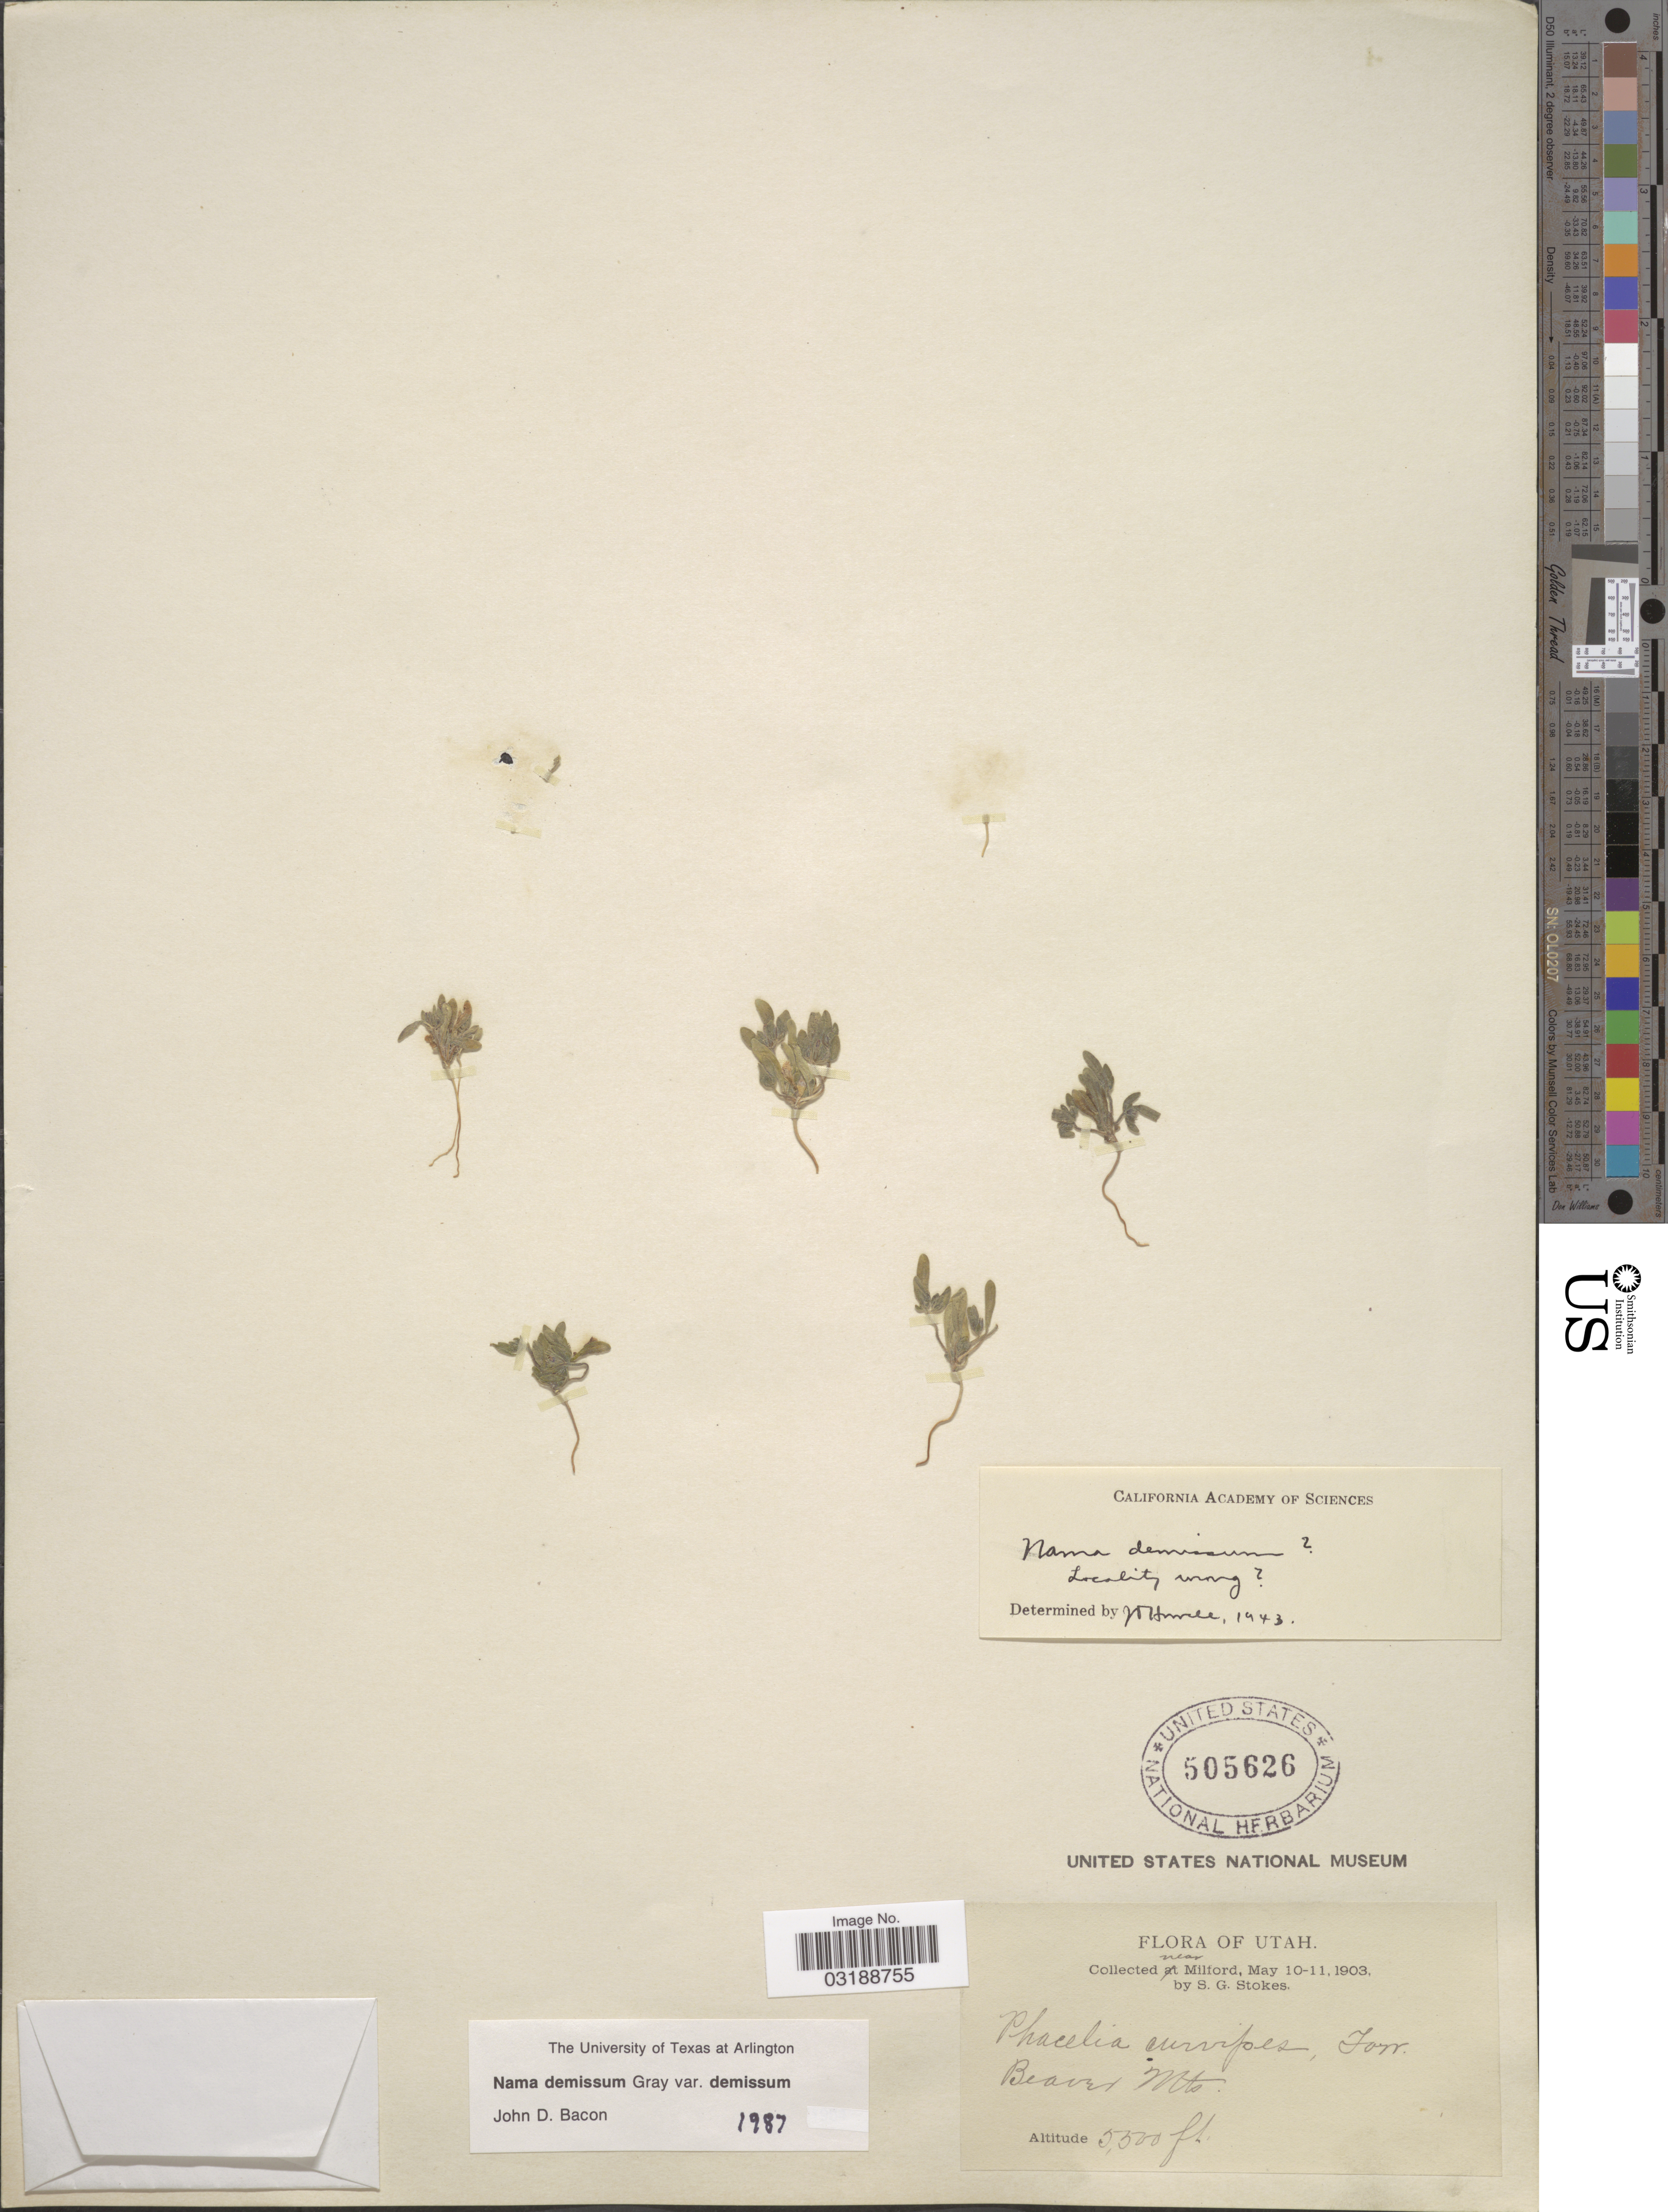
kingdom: Plantae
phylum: Tracheophyta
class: Magnoliopsida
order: Boraginales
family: Namaceae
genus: Nama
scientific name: Nama demissa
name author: A. Gray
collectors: S. G. Stokes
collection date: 1903-05-10/1903-05-11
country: United States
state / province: Utah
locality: Collected near Milford. Beaver Mts.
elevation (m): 1676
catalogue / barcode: US 505626